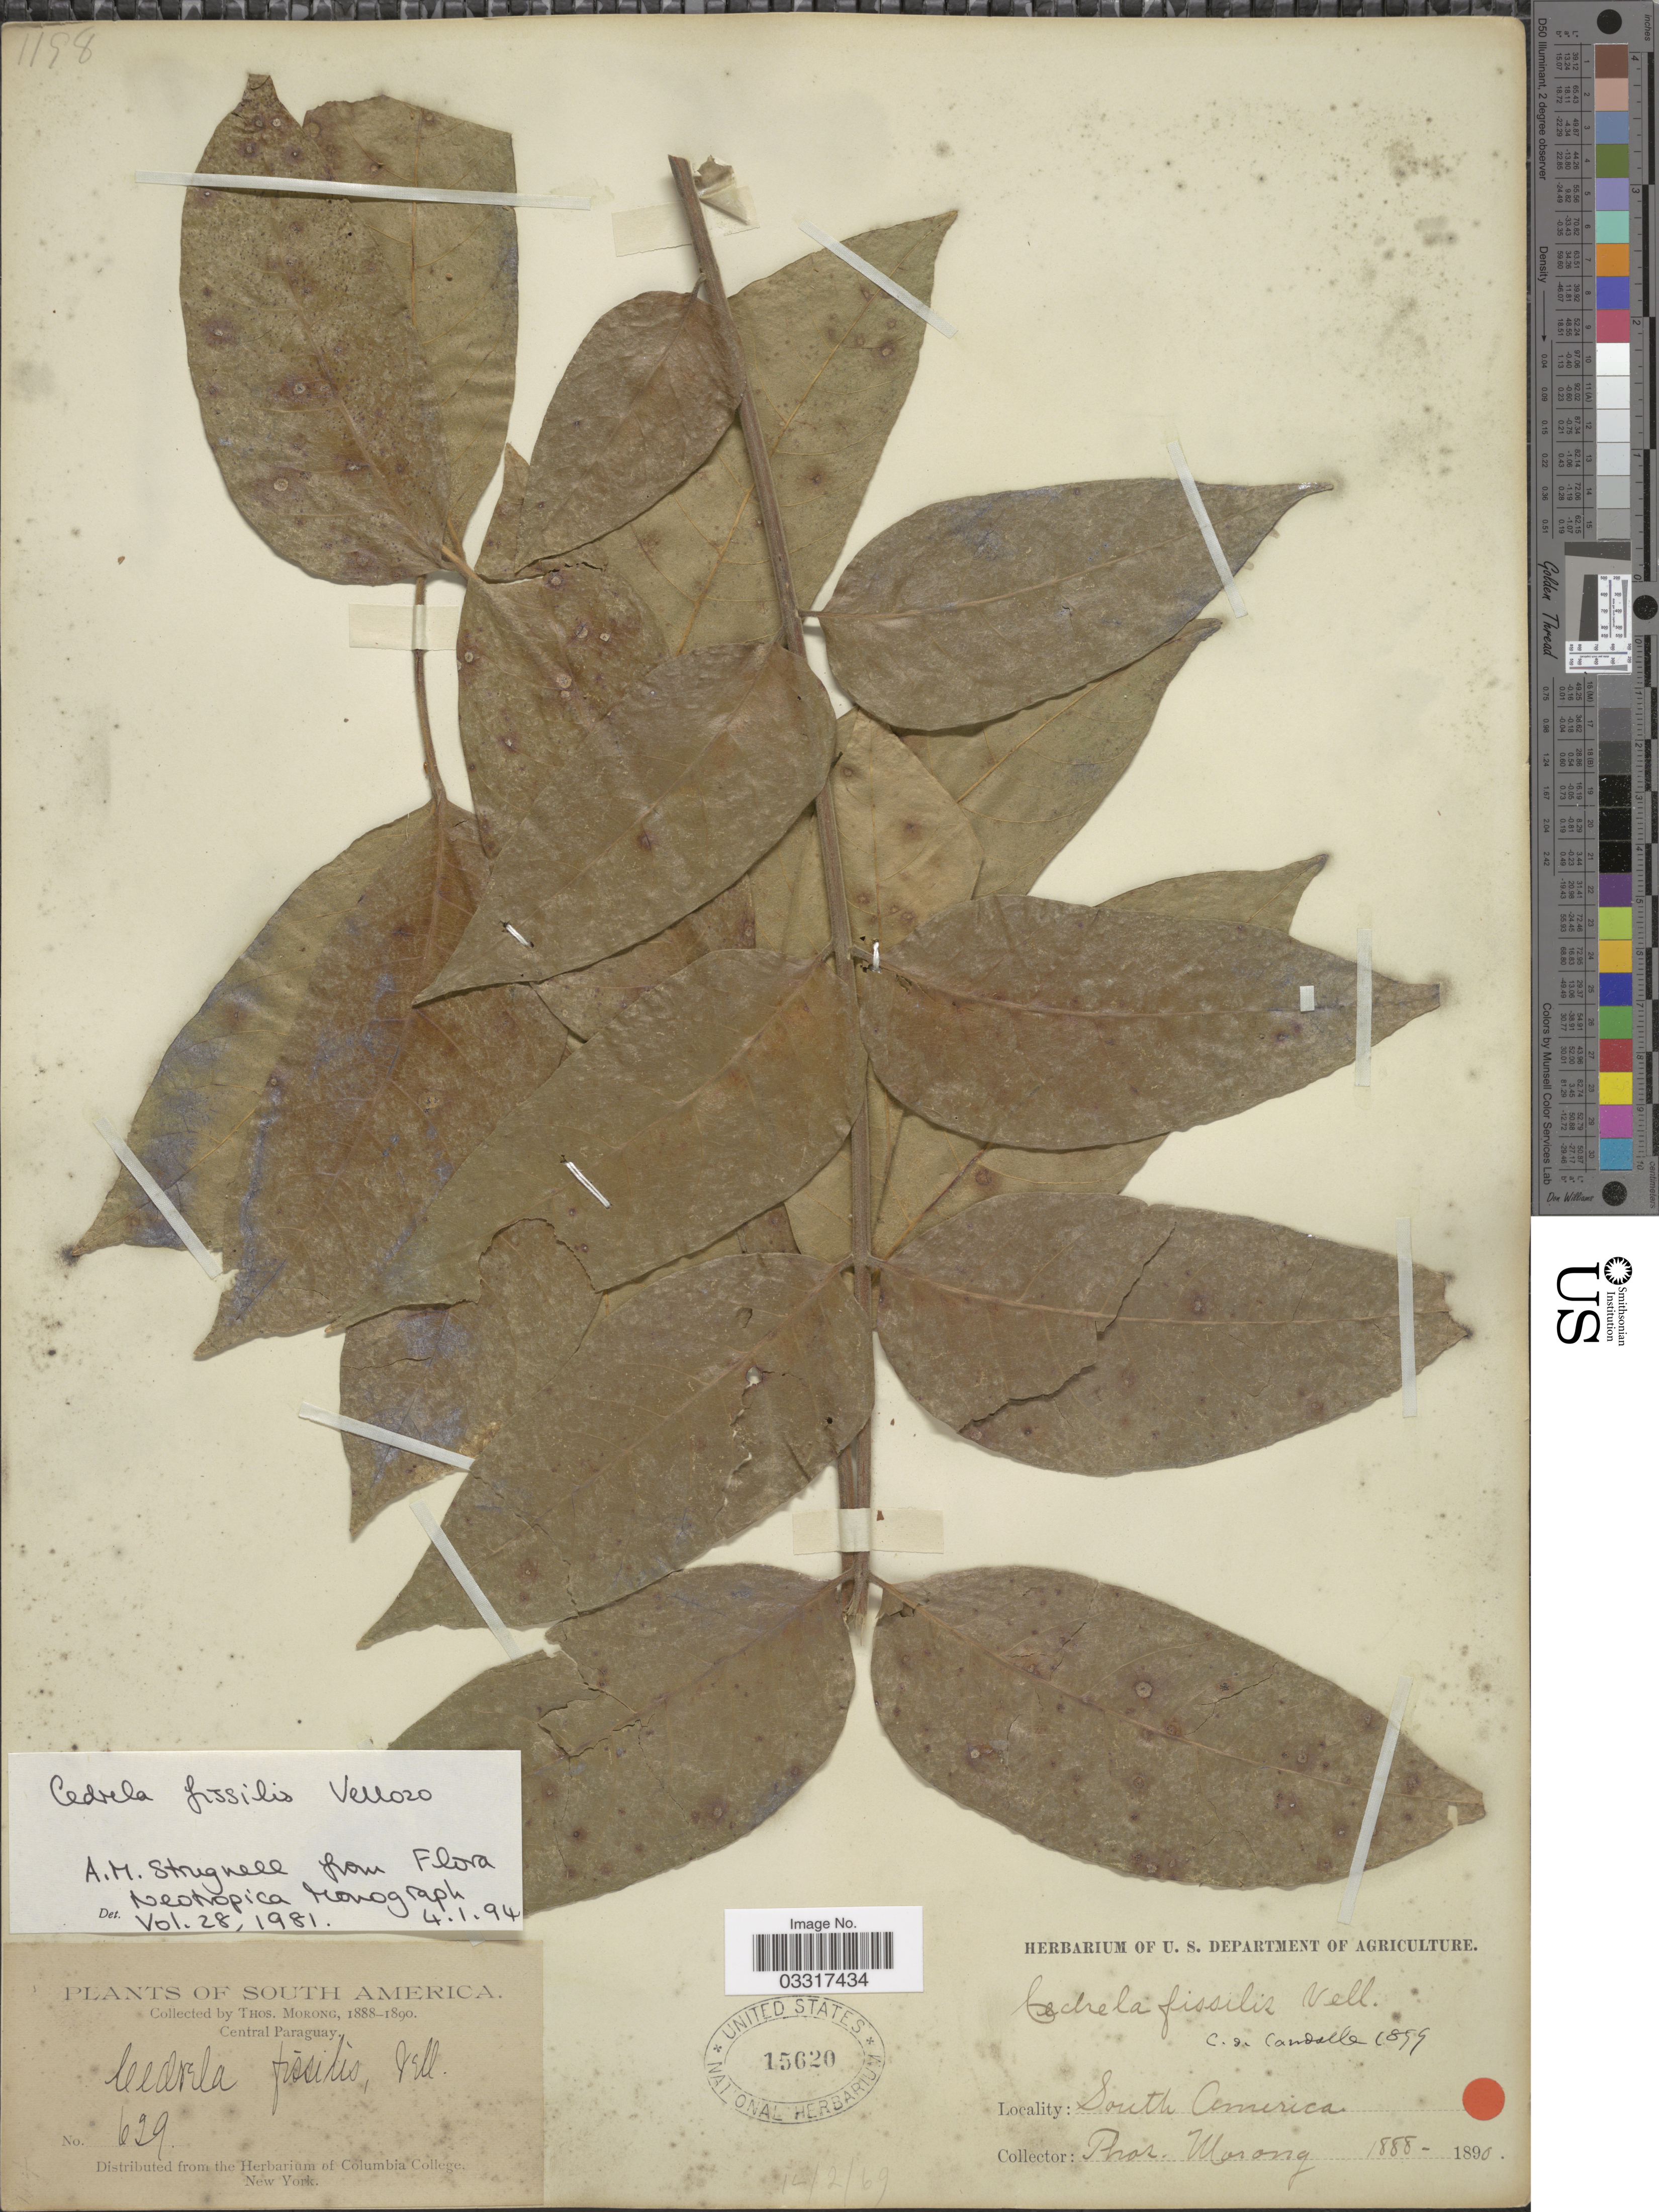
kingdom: Plantae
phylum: Tracheophyta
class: Magnoliopsida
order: Sapindales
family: Meliaceae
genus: Cedrela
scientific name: Cedrela fissilis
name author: Vell.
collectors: ex herb. T. Morong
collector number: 629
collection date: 1888/1890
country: Paraguay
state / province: Central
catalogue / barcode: US 15620